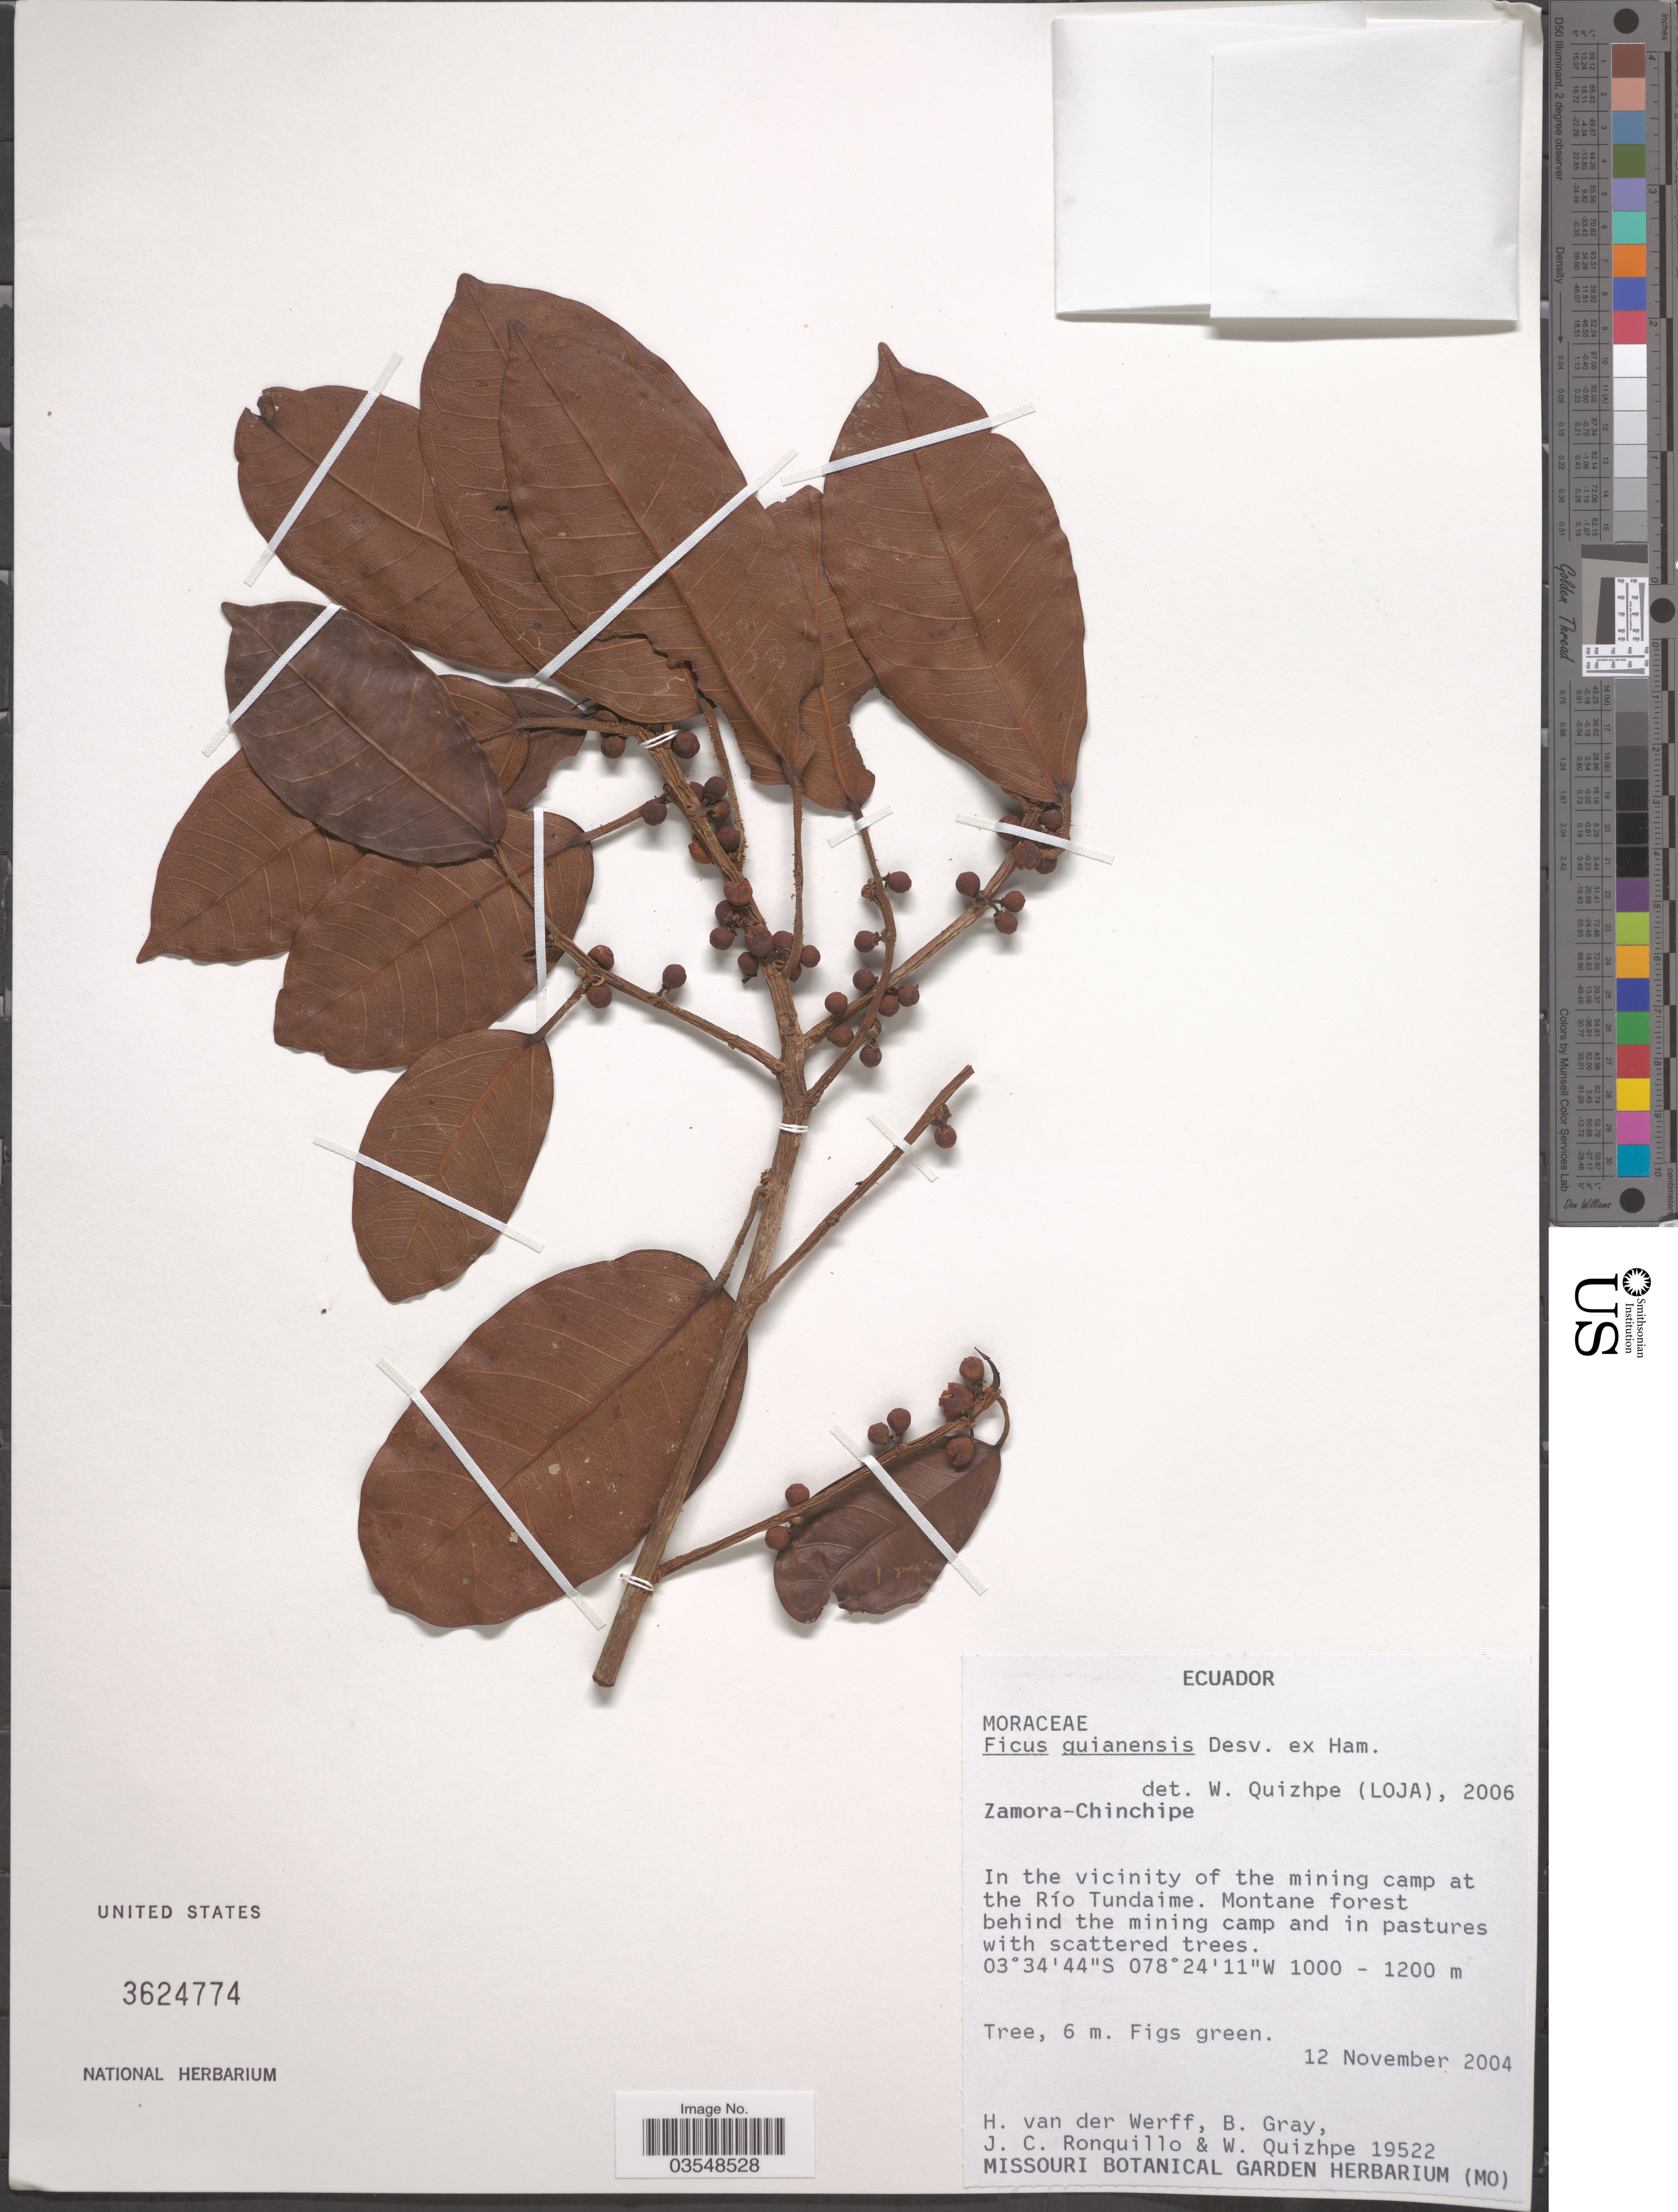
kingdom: Plantae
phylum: Tracheophyta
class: Magnoliopsida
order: Rosales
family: Moraceae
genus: Ficus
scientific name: Ficus guianensis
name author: Desv. ex Ham.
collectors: H. van der Werff, B. Gray, J. Ronquillo & W. Quizhpe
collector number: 19522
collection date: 2004-11-12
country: Ecuador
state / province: Zamora-Chinchipe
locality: In the vicinity of the mining camp at the Río Tundaime. Montane forest behind the mining camp and in pastures with scattered trees.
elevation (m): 1000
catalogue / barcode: US 3624774